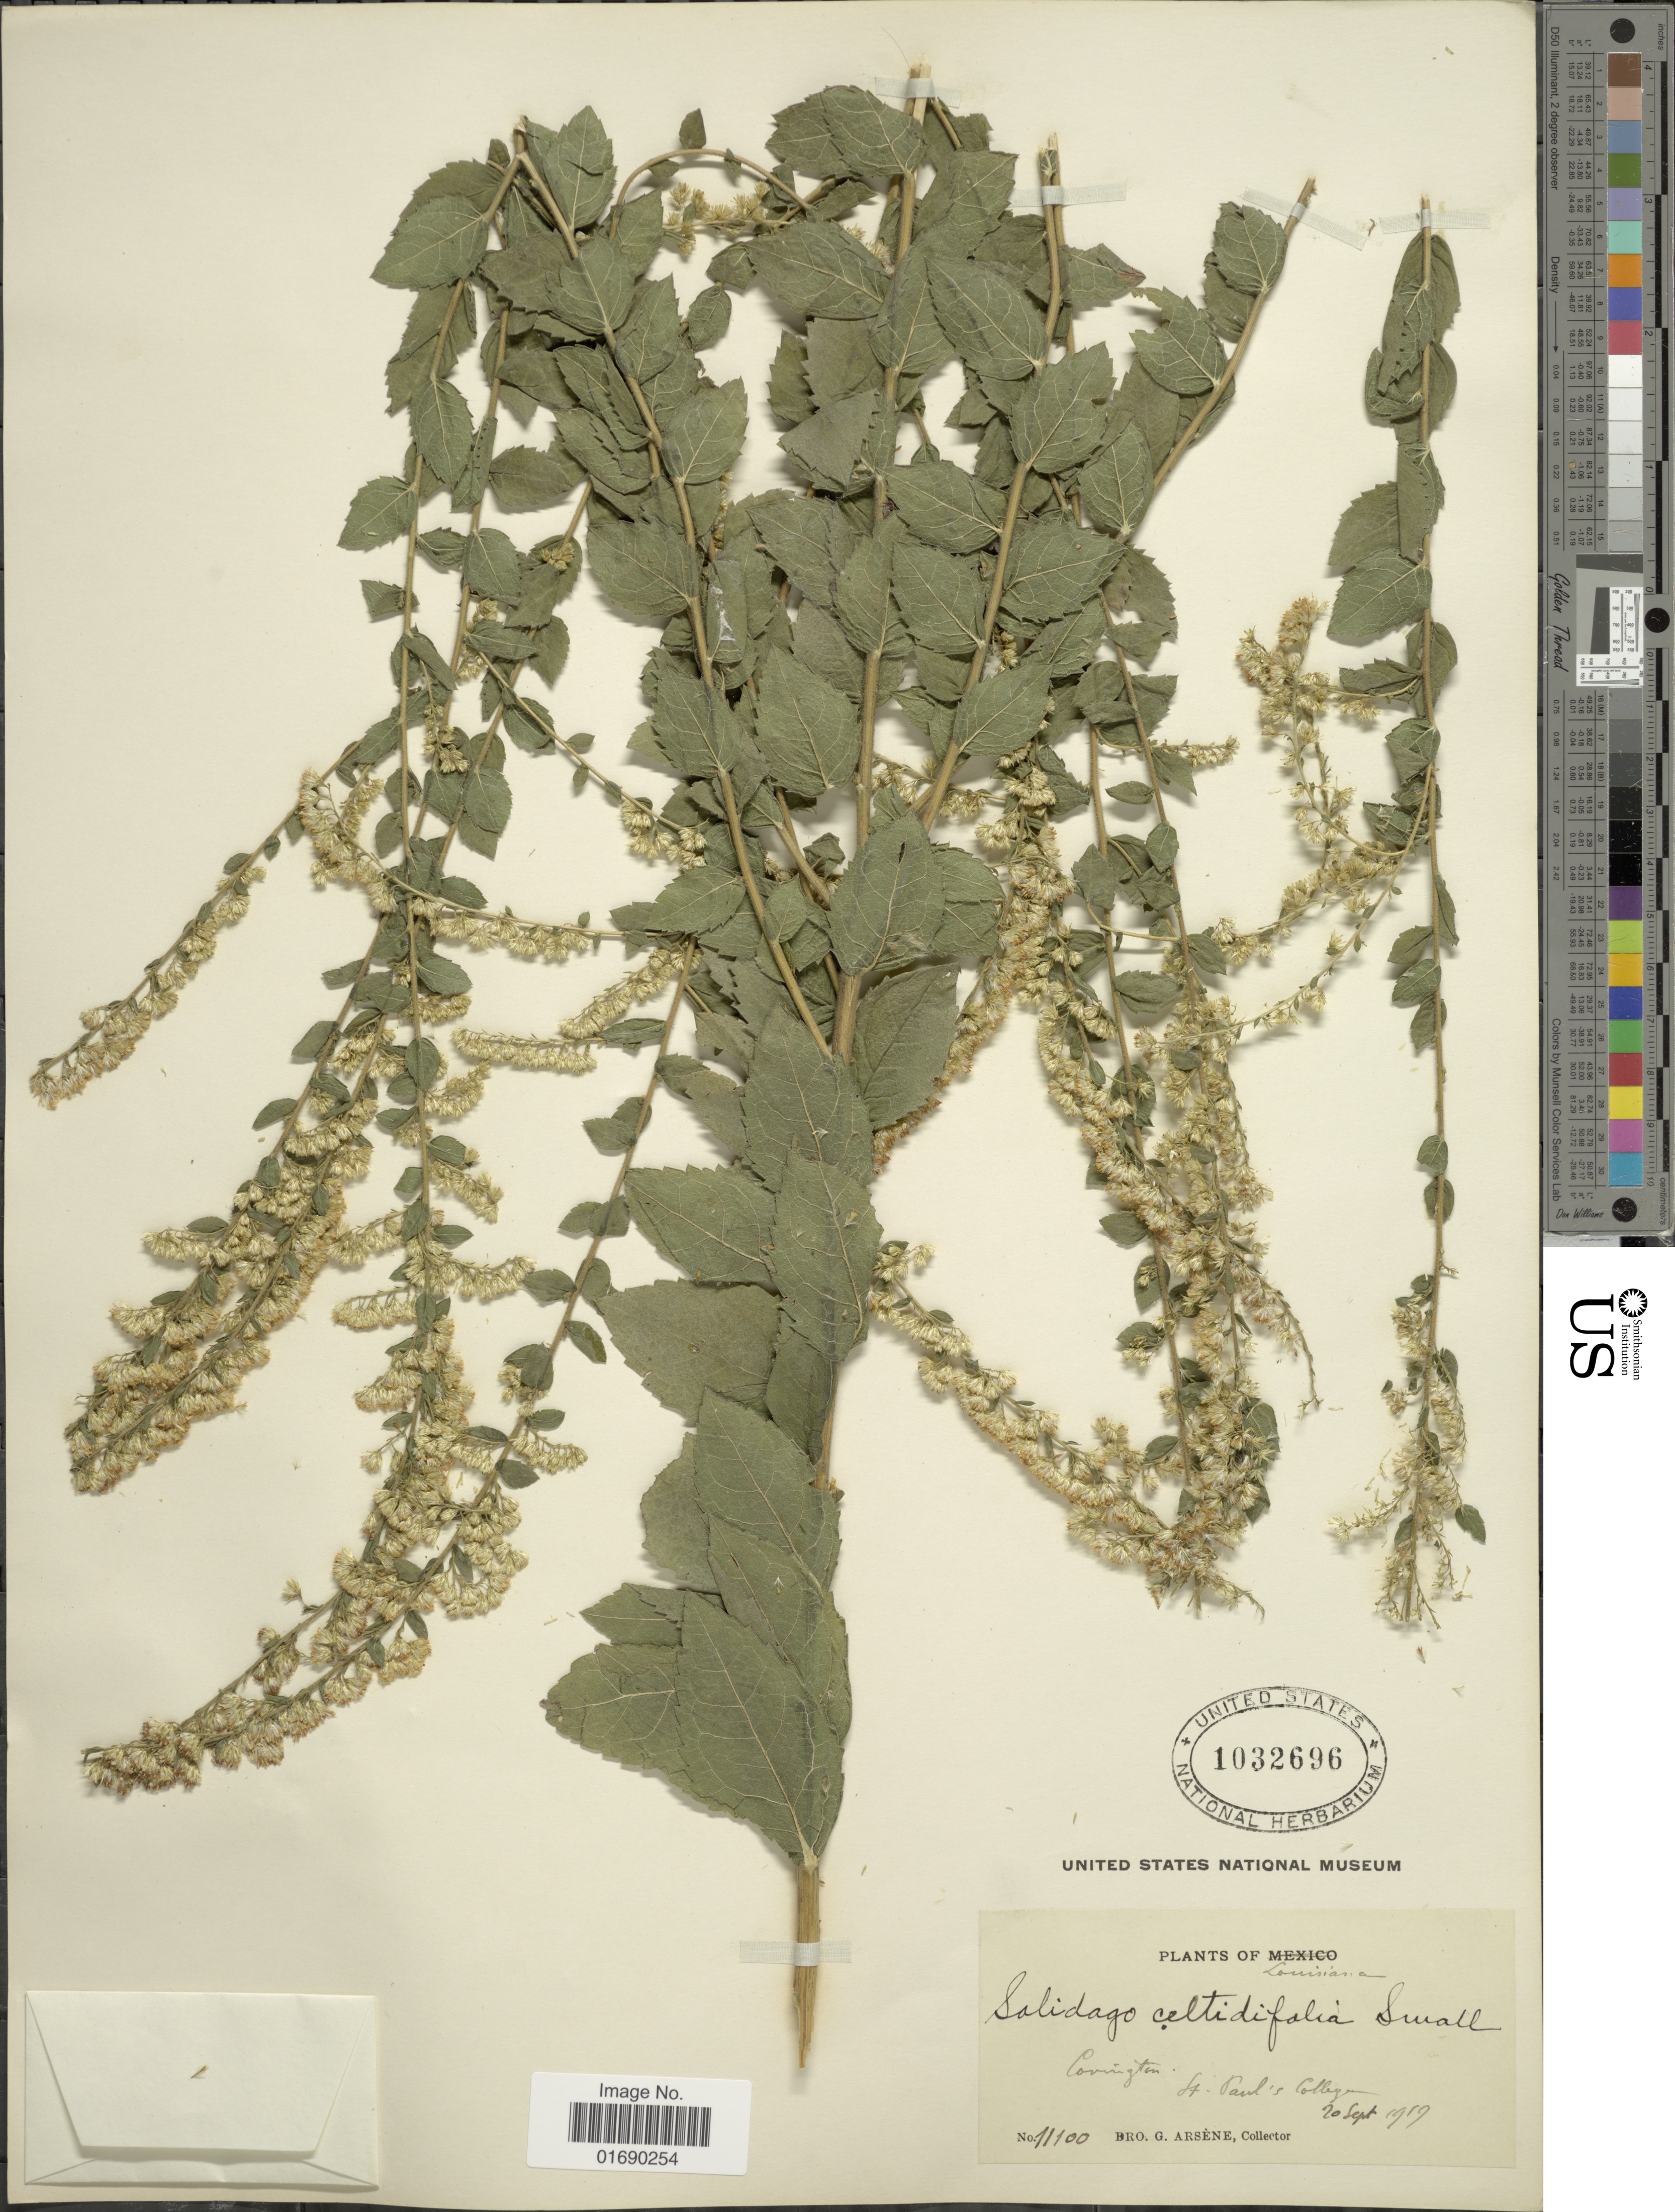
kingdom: Plantae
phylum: Tracheophyta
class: Magnoliopsida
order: Asterales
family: Asteraceae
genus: Solidago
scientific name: Solidago rugosa var. celtidifolia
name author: (Small) Fernald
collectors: Bro. G. Arsène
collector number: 11100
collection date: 1919-09-20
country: United States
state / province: Louisiana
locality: Covington, St Paul's College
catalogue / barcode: US 1032696